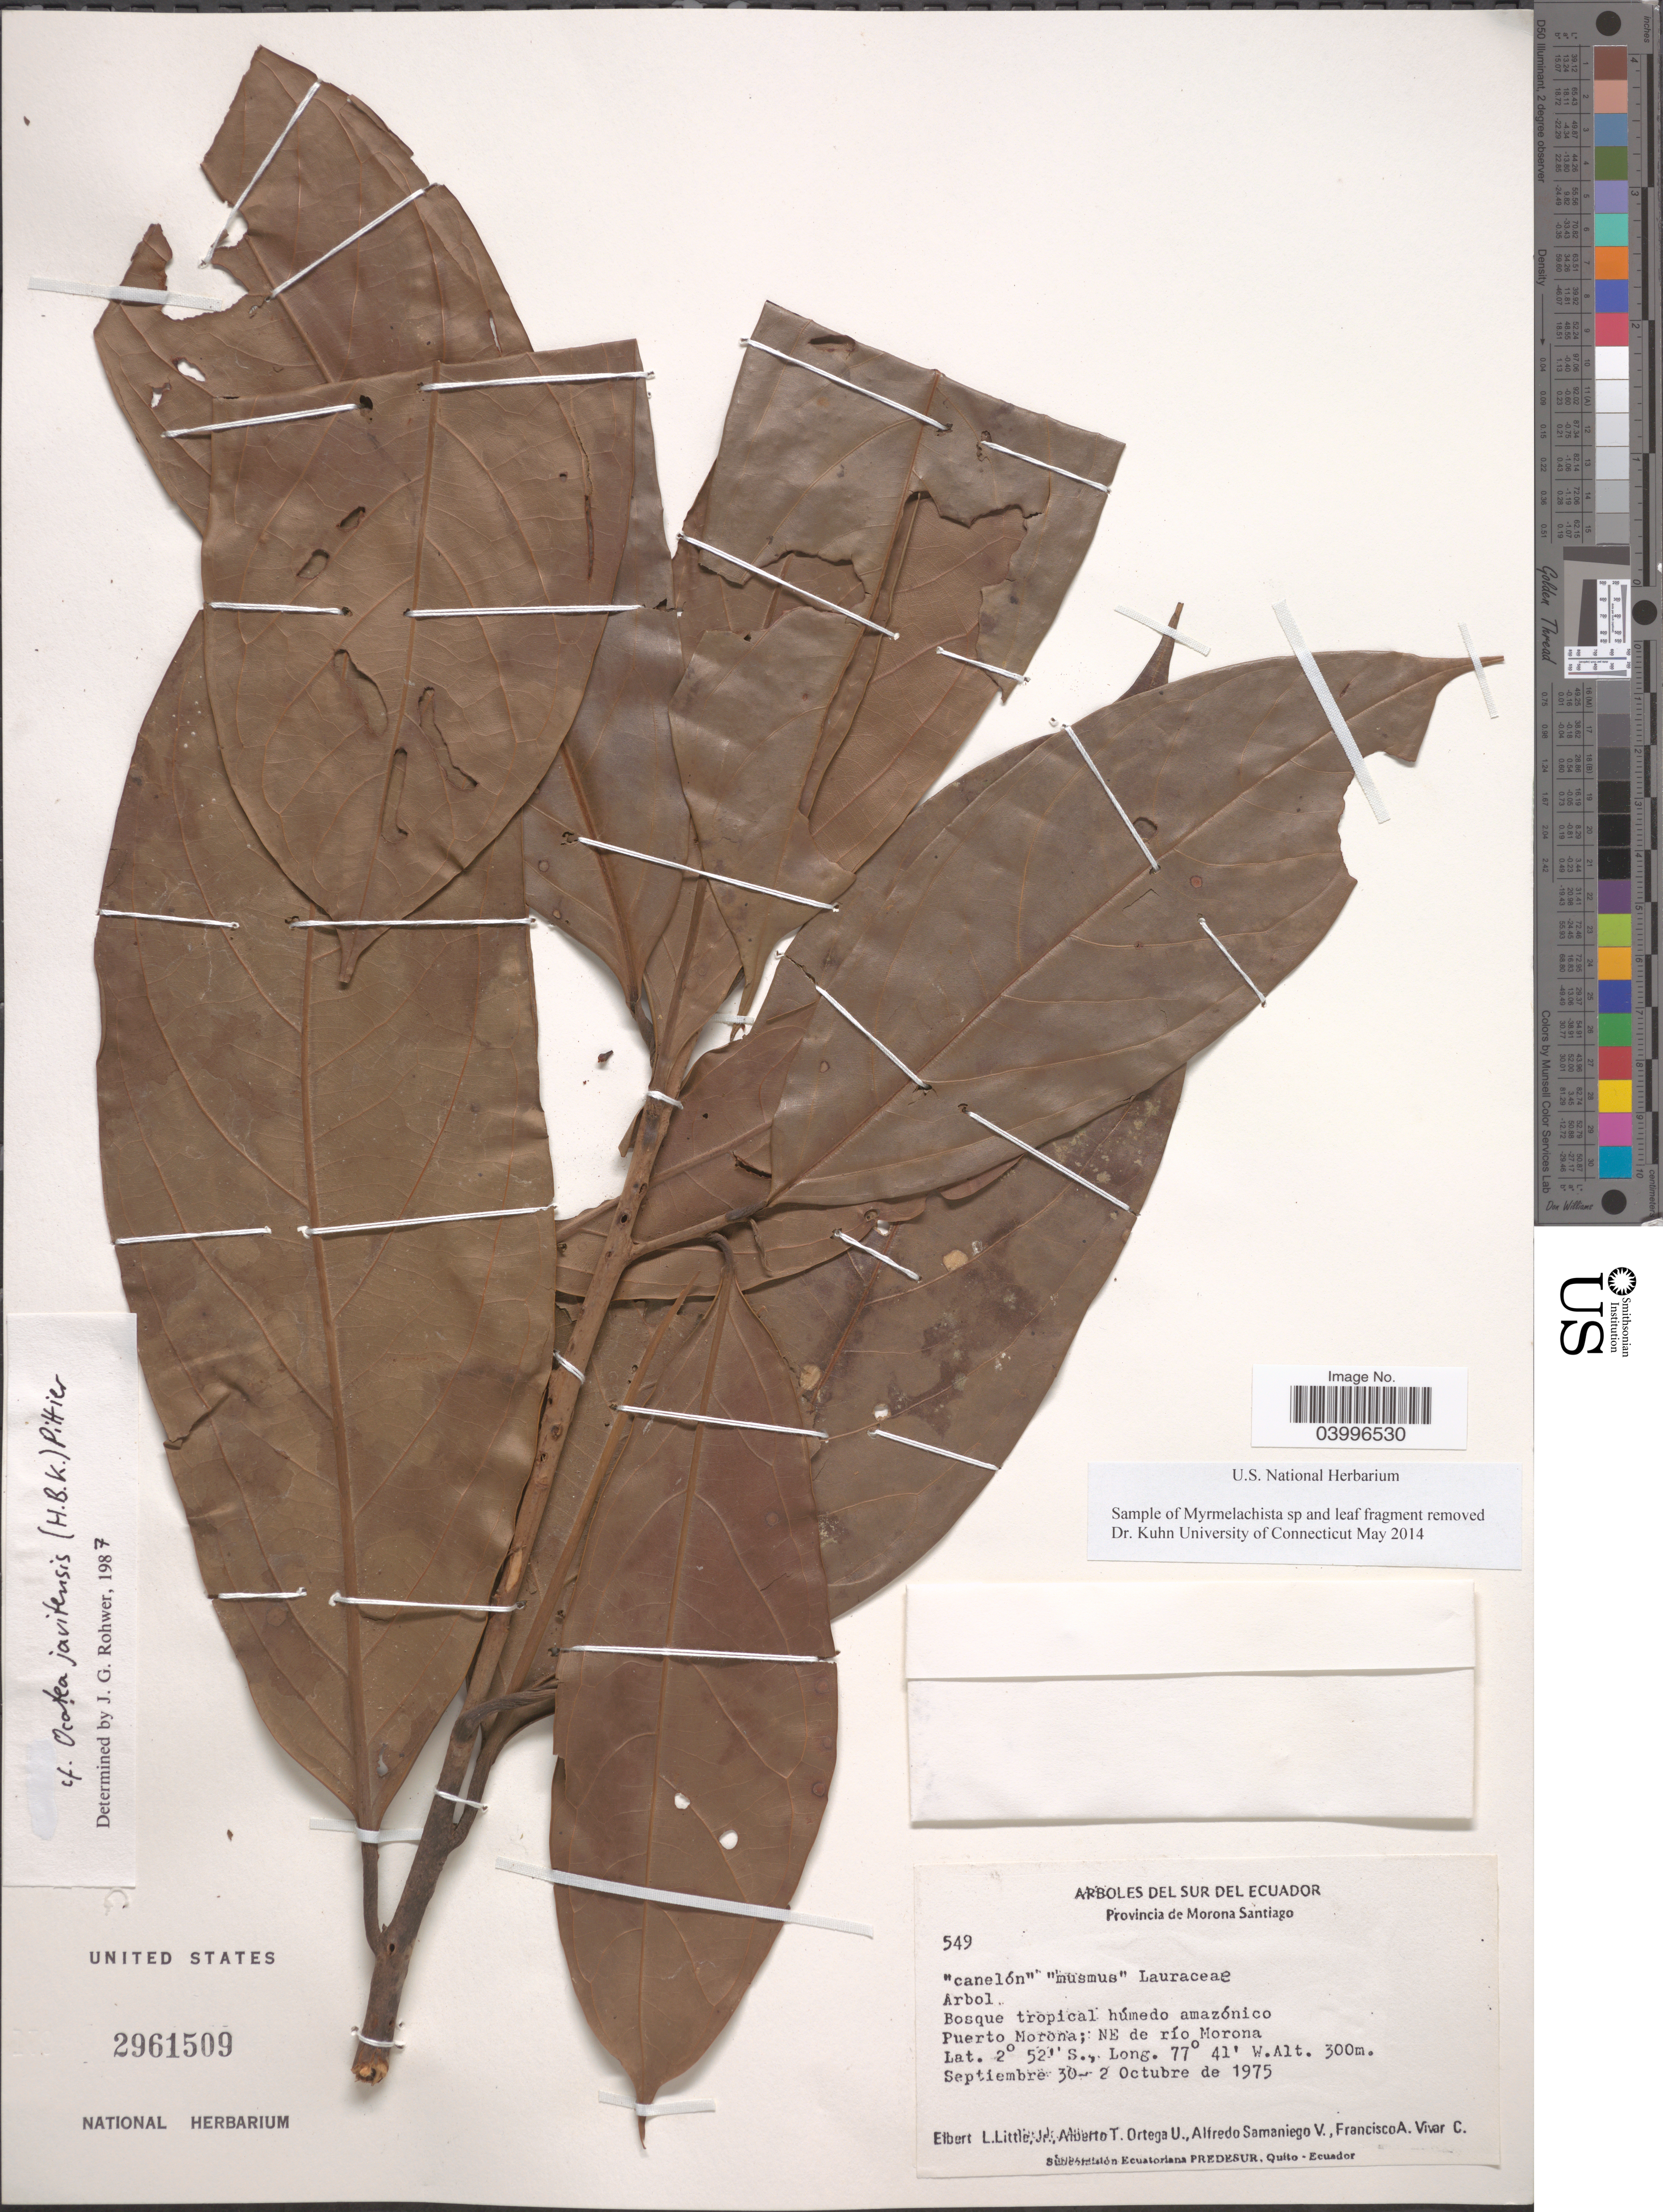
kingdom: Plantae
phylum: Tracheophyta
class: Magnoliopsida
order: Laurales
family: Lauraceae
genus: Ocotea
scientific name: Ocotea javitensis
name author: (Kunth) Pittier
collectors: E. L. Little, A. T. Ortega U., A. Samaniego V. & F. A. Vivar C.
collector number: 549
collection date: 1975-09-30/1975-10-02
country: Ecuador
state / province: Morona-Santiago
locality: Bosque tropical húmedo amazónico. Puerto Morona; NE de río Morona.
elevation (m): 300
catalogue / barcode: US 2961509